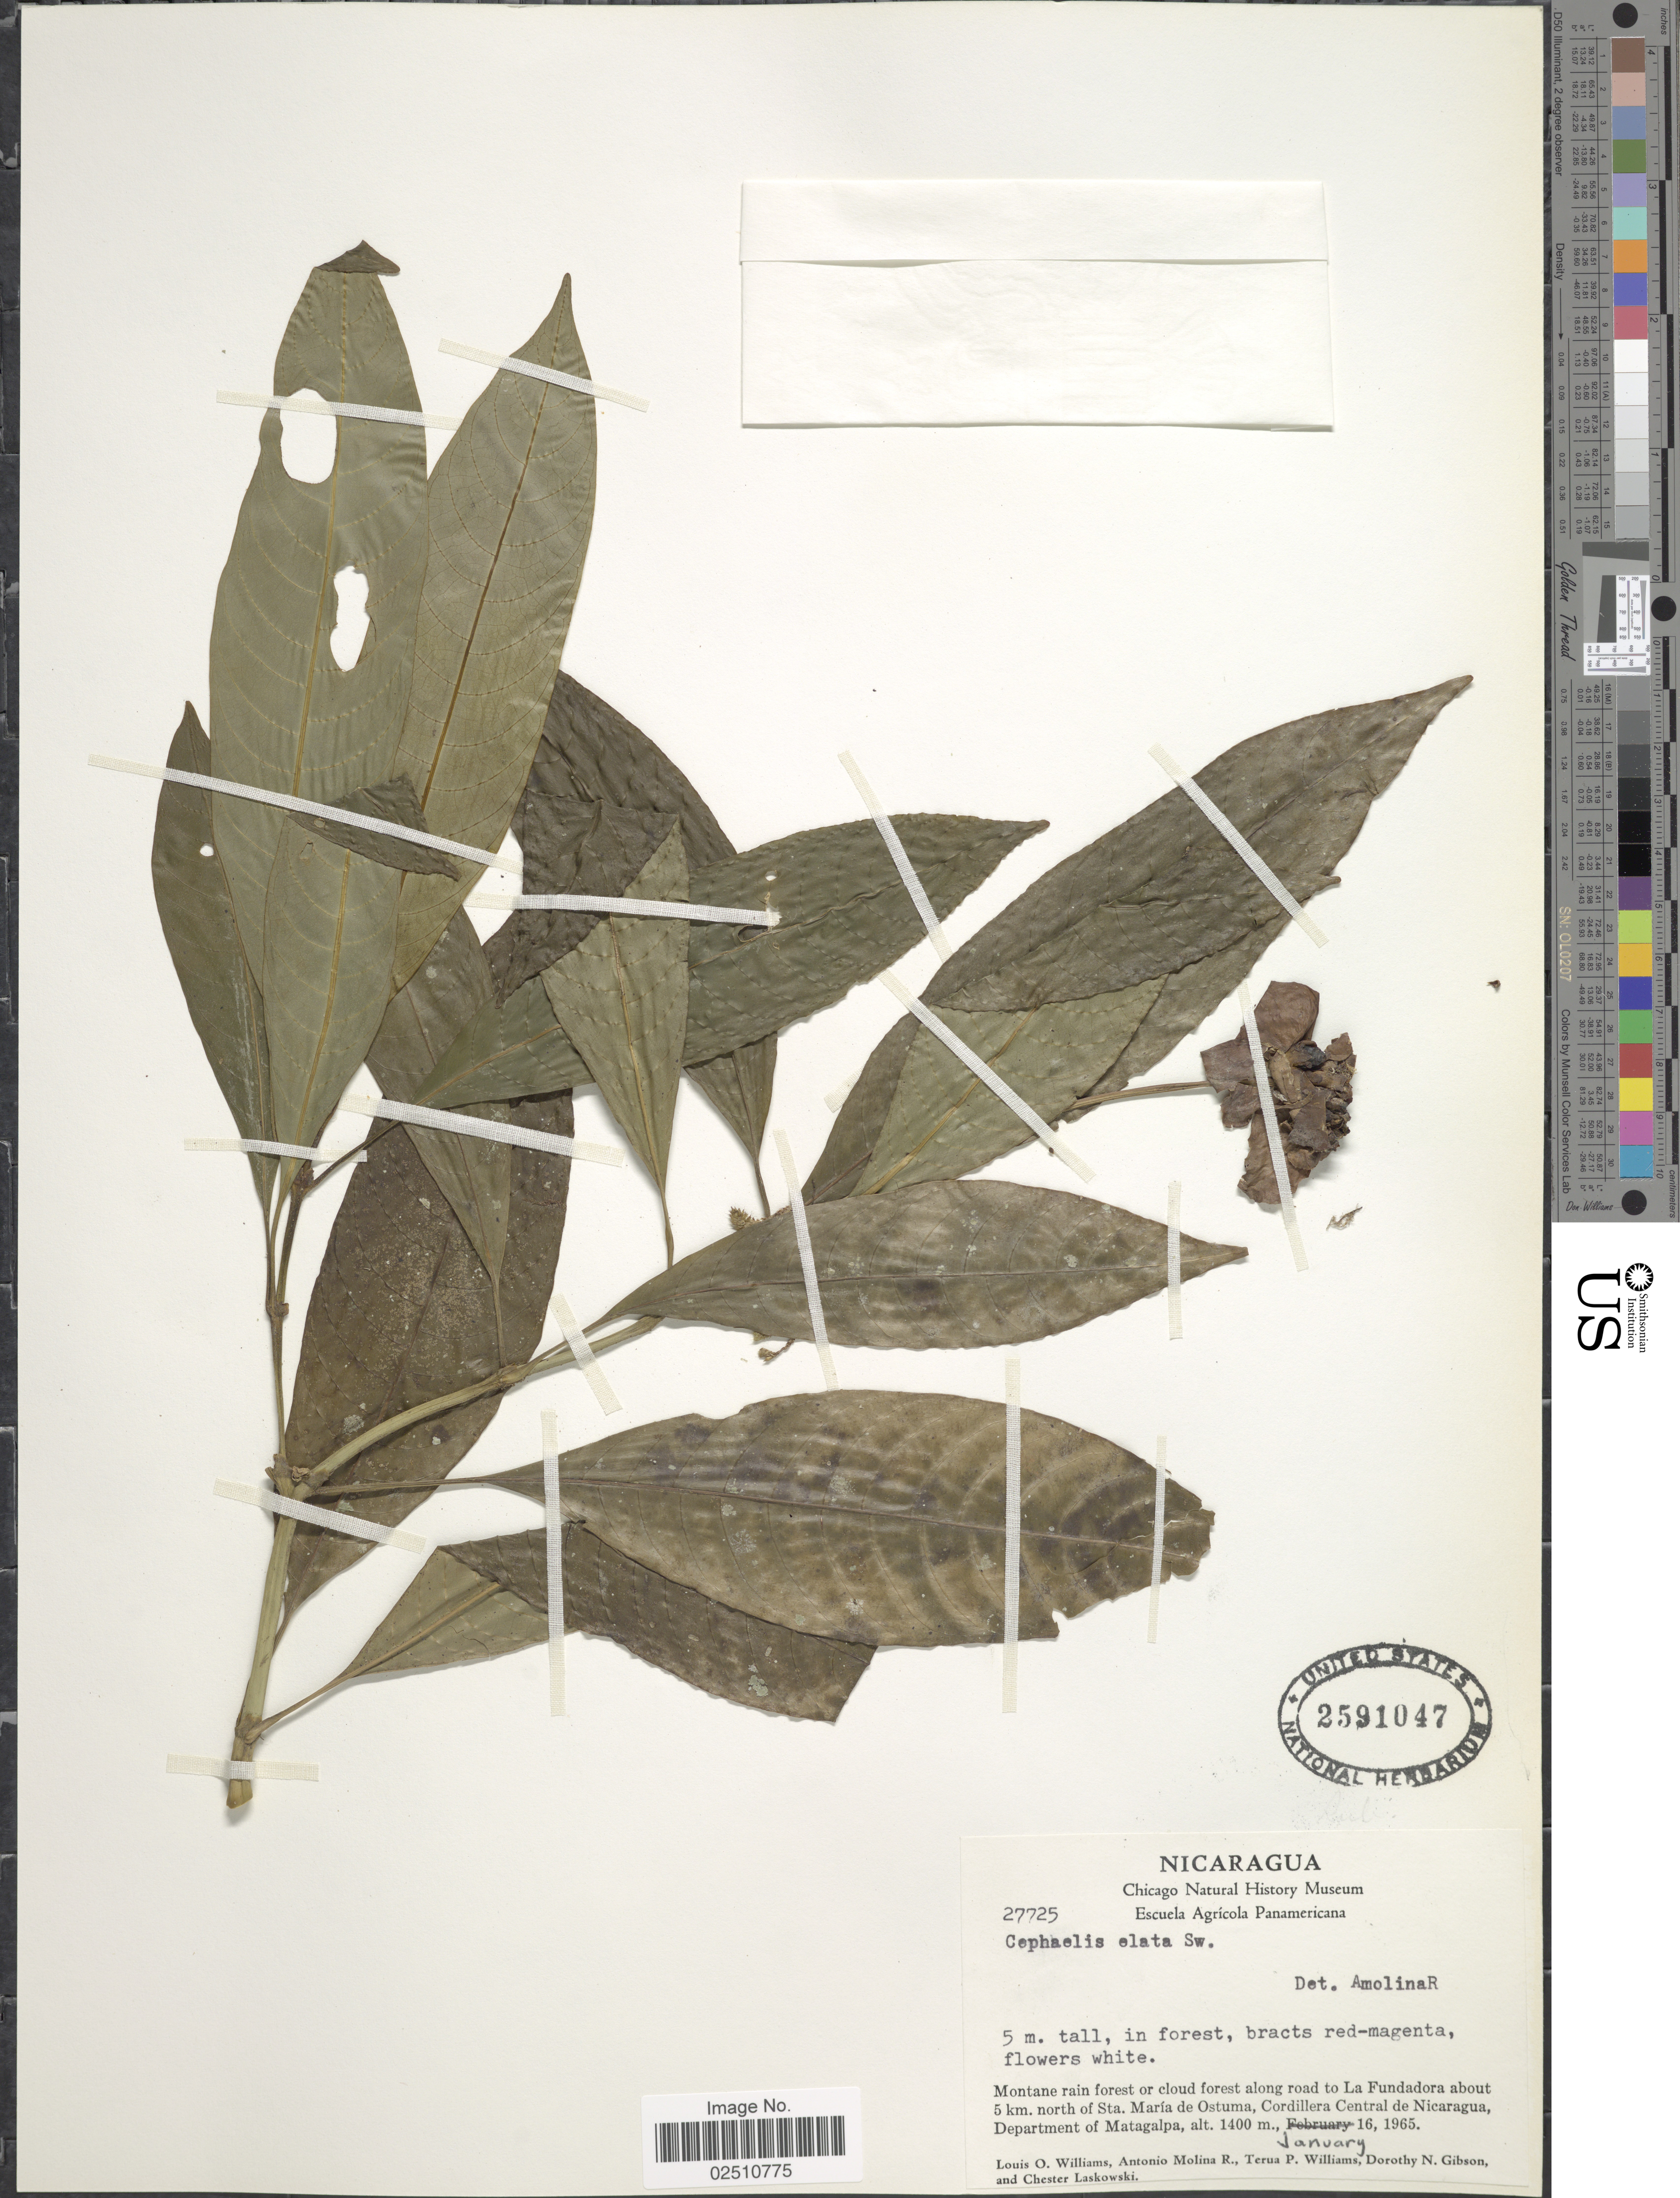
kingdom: Plantae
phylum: Tracheophyta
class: Magnoliopsida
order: Gentianales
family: Rubiaceae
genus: Psychotria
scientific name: Psychotria elata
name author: (Sw.) Hammel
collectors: L. O. Williams, A. Molina R., T. P. Williams, D. N. Gibson & C. Laskowski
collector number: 27725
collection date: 1965-01-16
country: Nicaragua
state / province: Matagalpa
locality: Montane rain forest or cloud forest along road to La Fundaora about 5 km. north of Sta. Maria de Ostuma, Cordillera Central de Nicaragua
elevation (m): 1400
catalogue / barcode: US 2591047